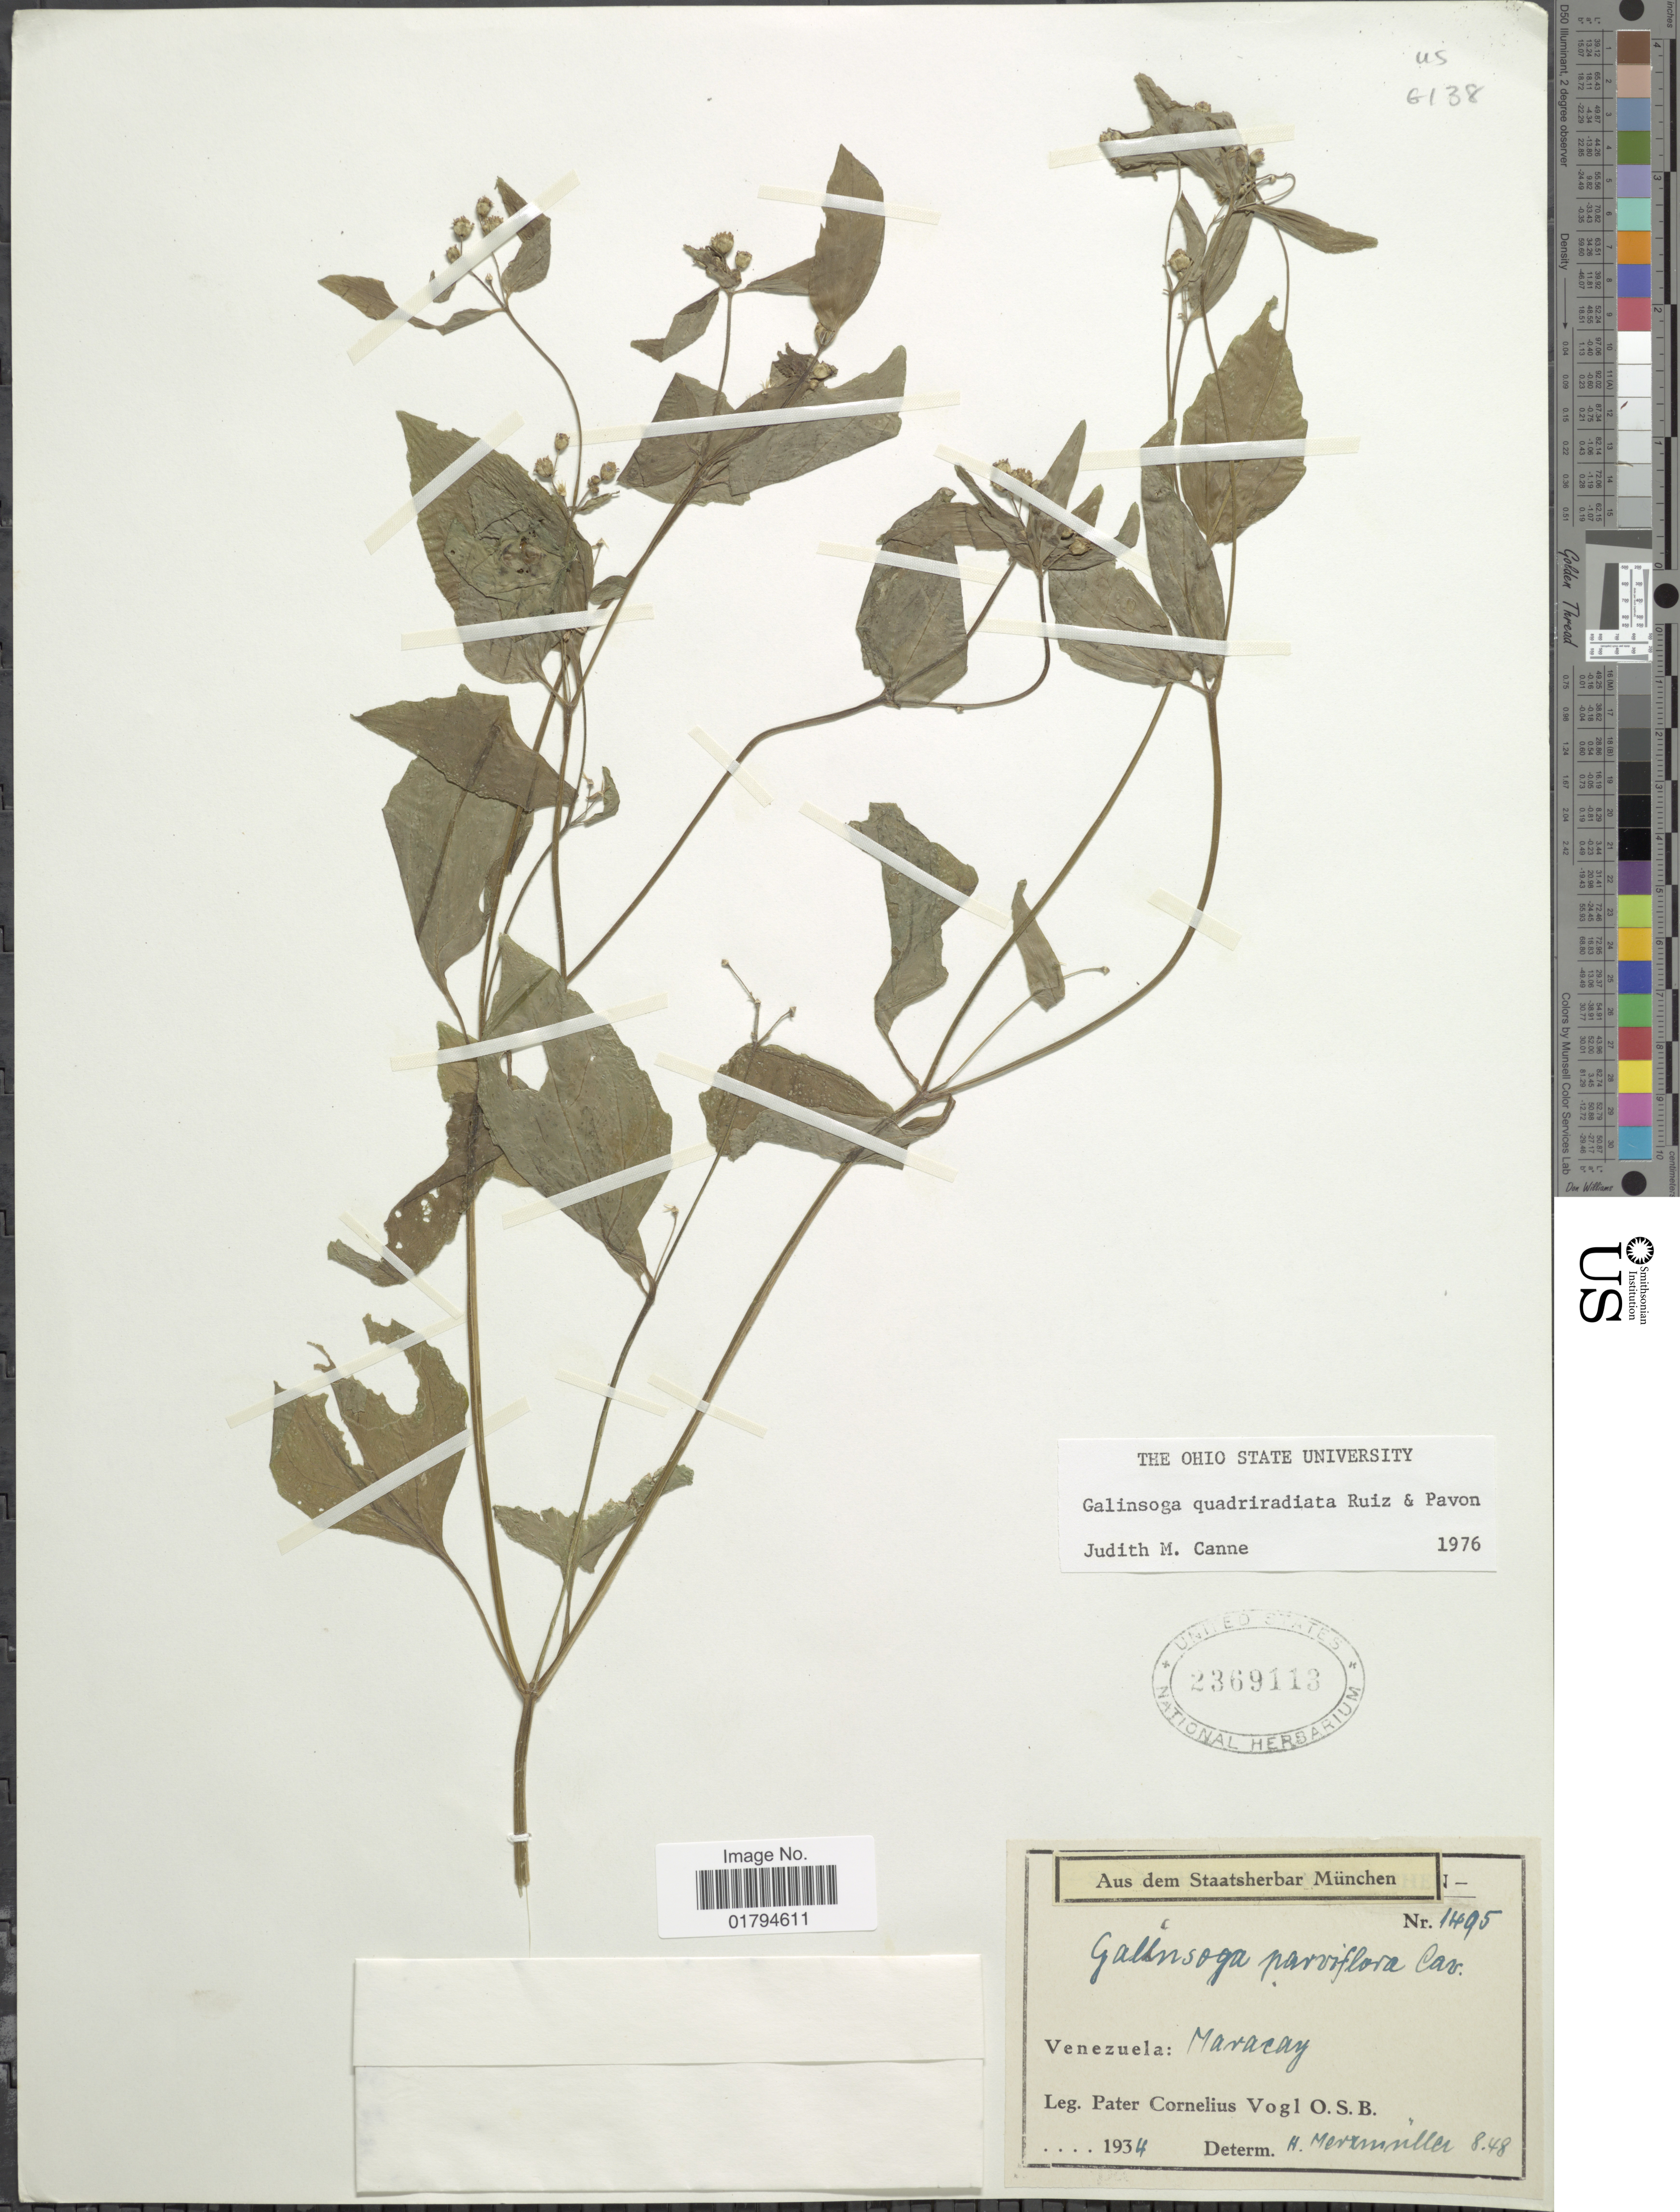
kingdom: Plantae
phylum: Tracheophyta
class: Magnoliopsida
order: Asterales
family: Asteraceae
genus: Galinsoga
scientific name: Galinsoga quadriradiata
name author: Ruiz & Pav.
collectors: P. C. Vogl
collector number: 1495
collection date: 1934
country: Venezuela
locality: Maracay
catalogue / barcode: US 2369113